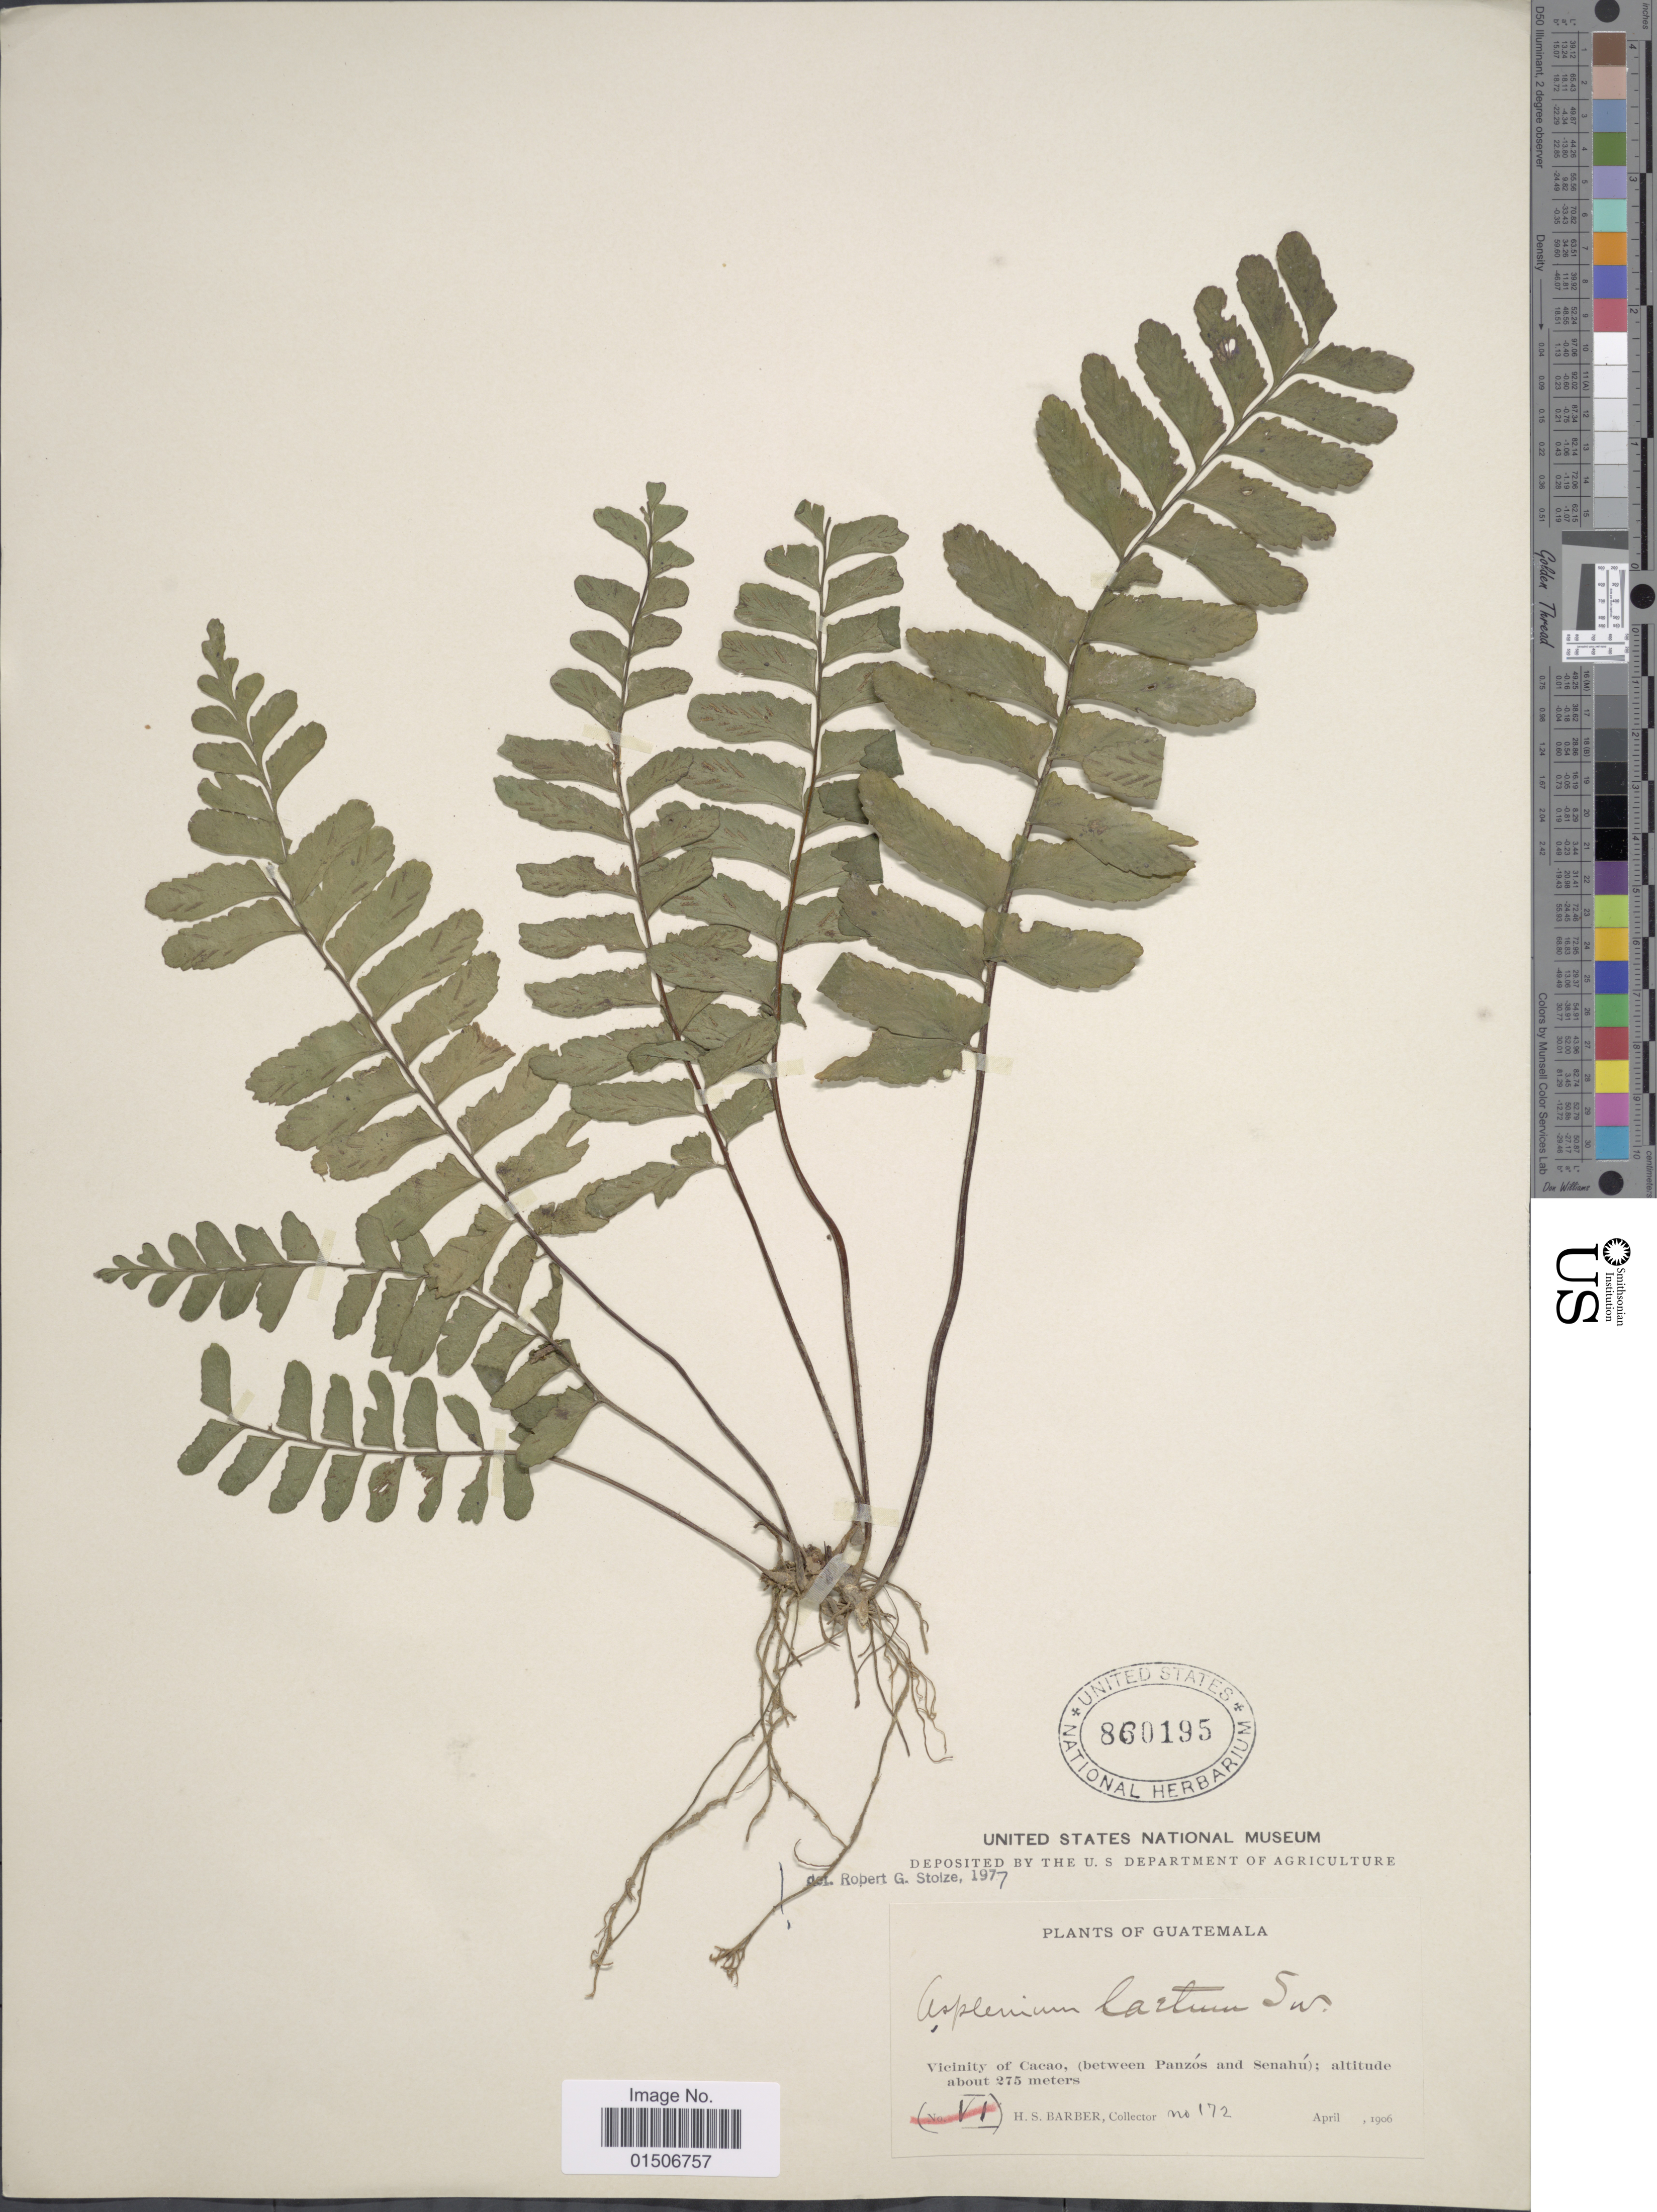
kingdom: Plantae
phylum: Tracheophyta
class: Polypodiopsida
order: Polypodiales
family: Aspleniaceae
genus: Asplenium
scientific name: Asplenium laetum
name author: Sw.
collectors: H. Barber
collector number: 172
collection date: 1906-04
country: Guatemala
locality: Vicinity of Cacao, (between Panzós and Senahú)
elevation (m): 275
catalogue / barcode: US 860195